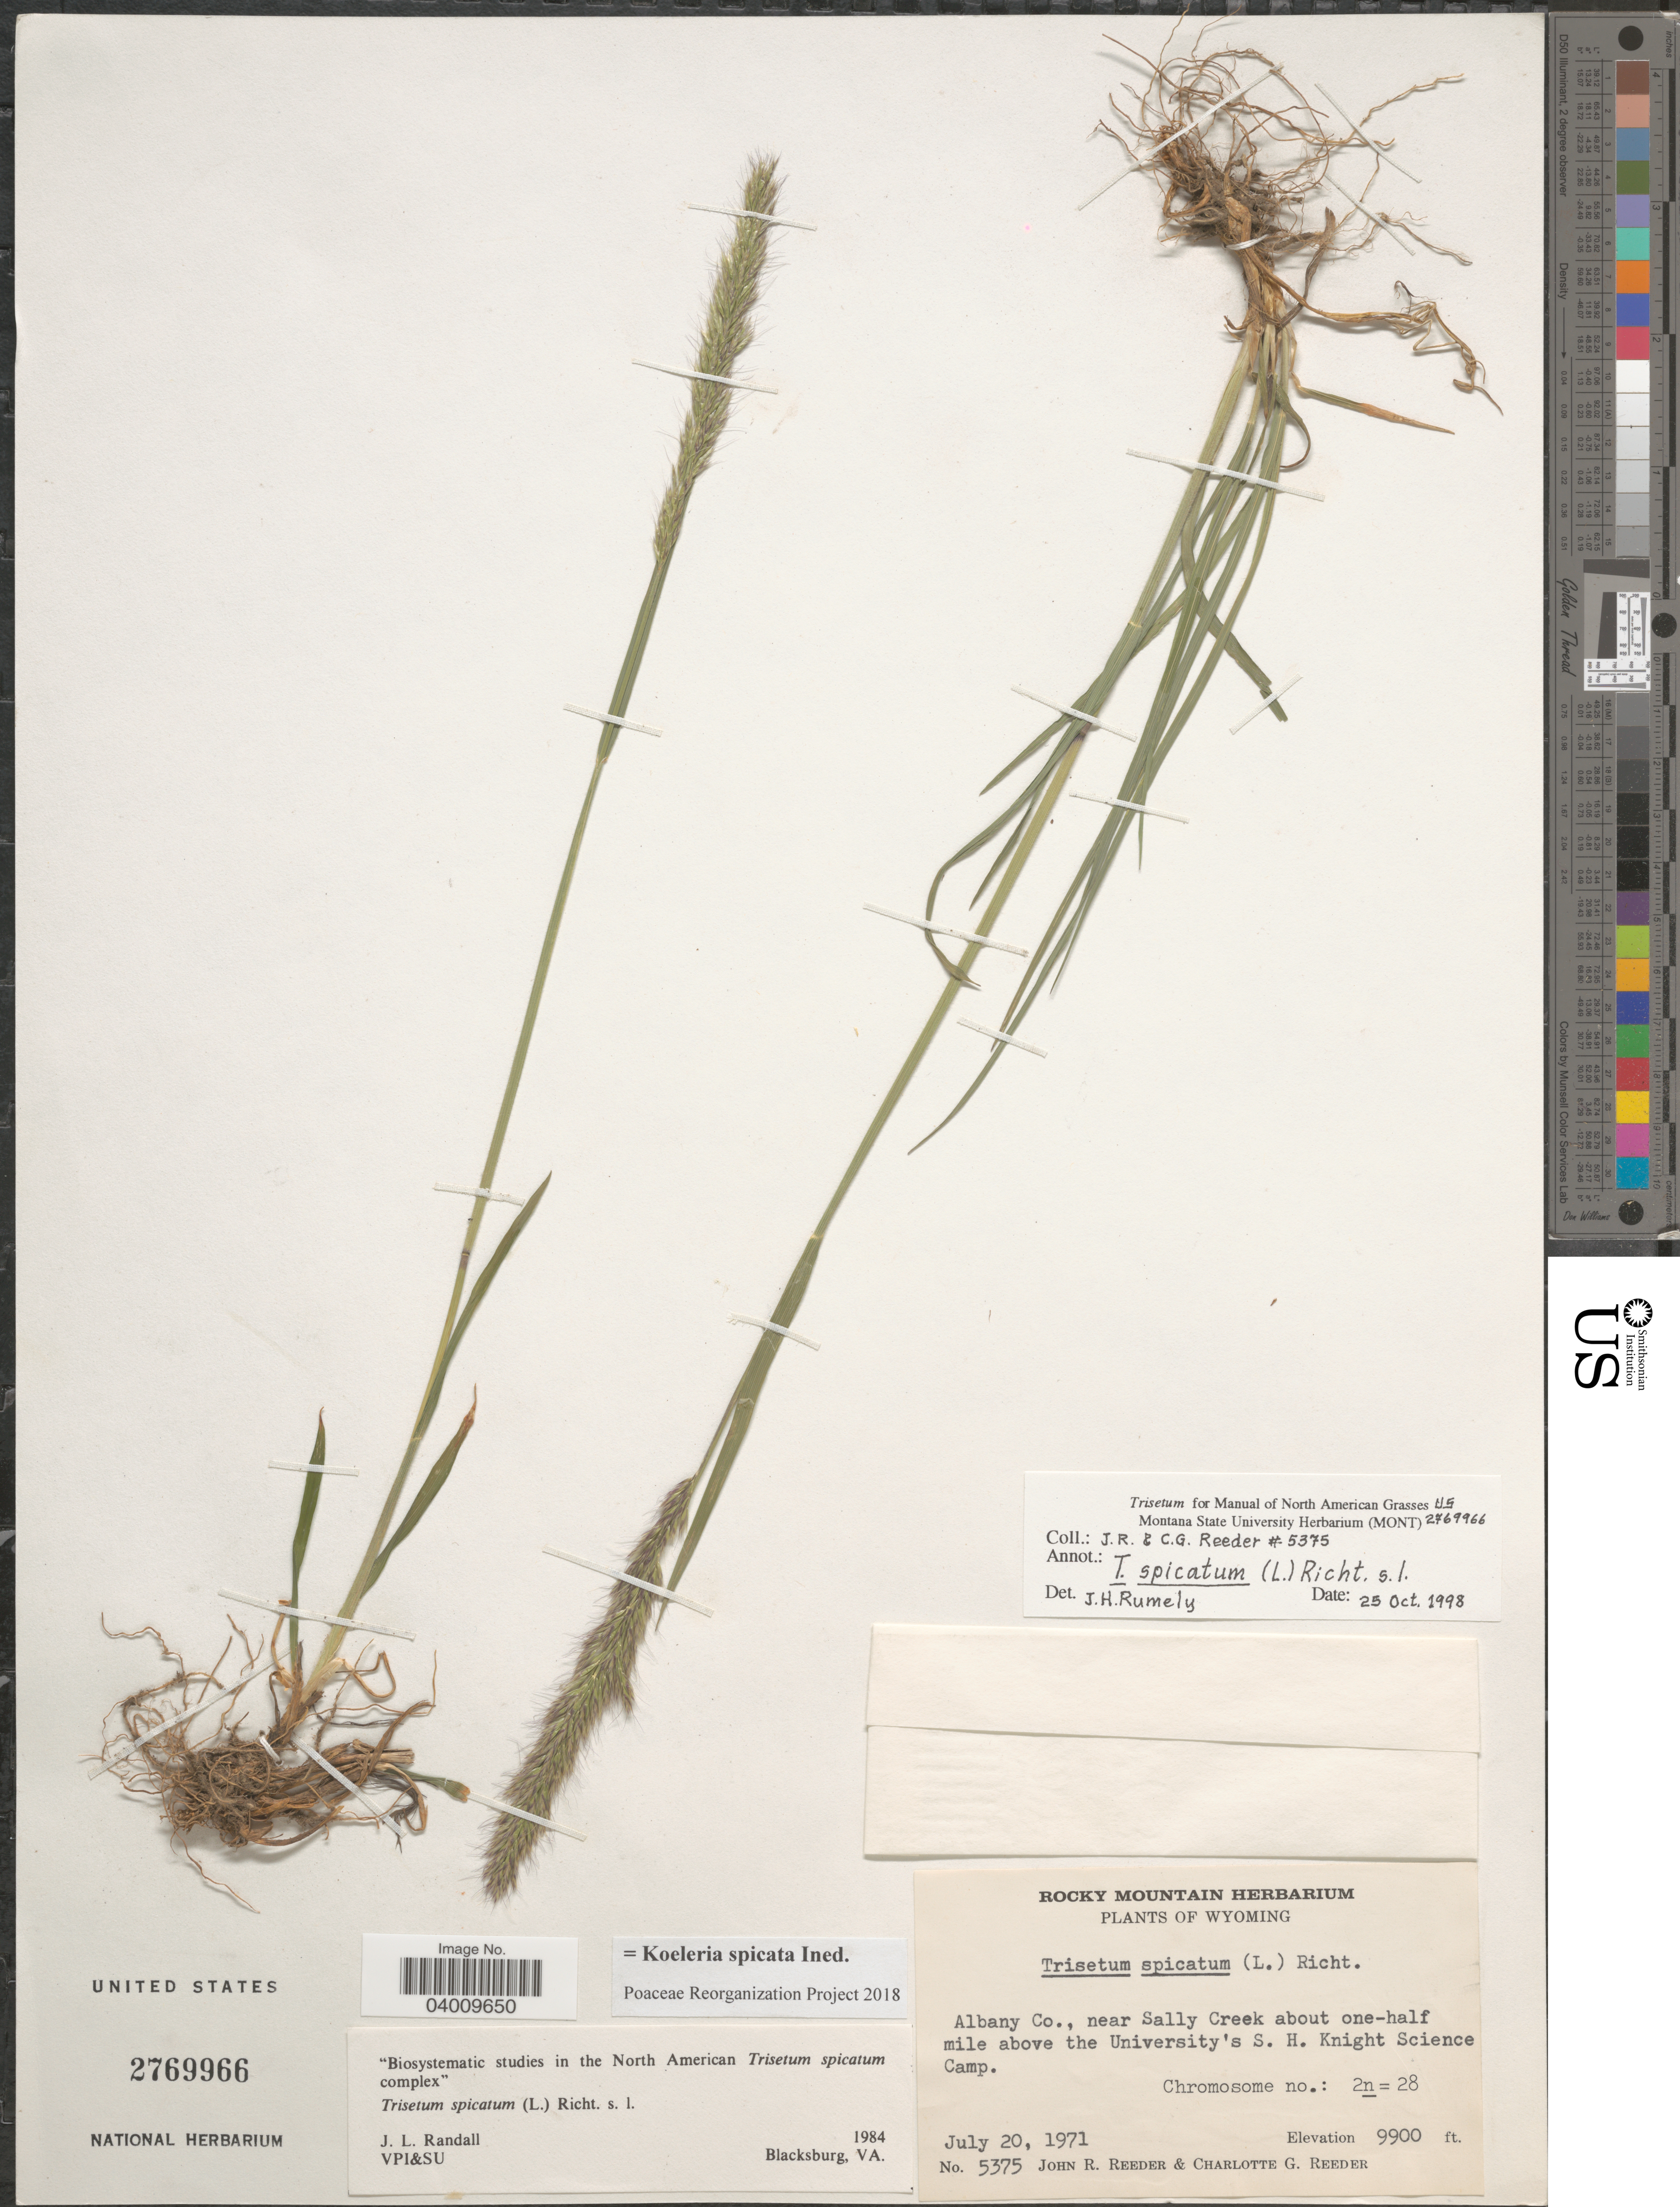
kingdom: Plantae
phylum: Tracheophyta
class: Liliopsida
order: Poales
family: Poaceae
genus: Koeleria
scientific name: Koeleria spicata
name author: (L.) Barberá et al.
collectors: J. R. Reeder & C. G. Reeder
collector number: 5375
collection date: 1971-07-20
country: United States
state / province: Wyoming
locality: Albany Co., near Sally Creek about one-half mile above the University's S. H. Knight Science Camp.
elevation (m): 3018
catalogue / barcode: US 2769966